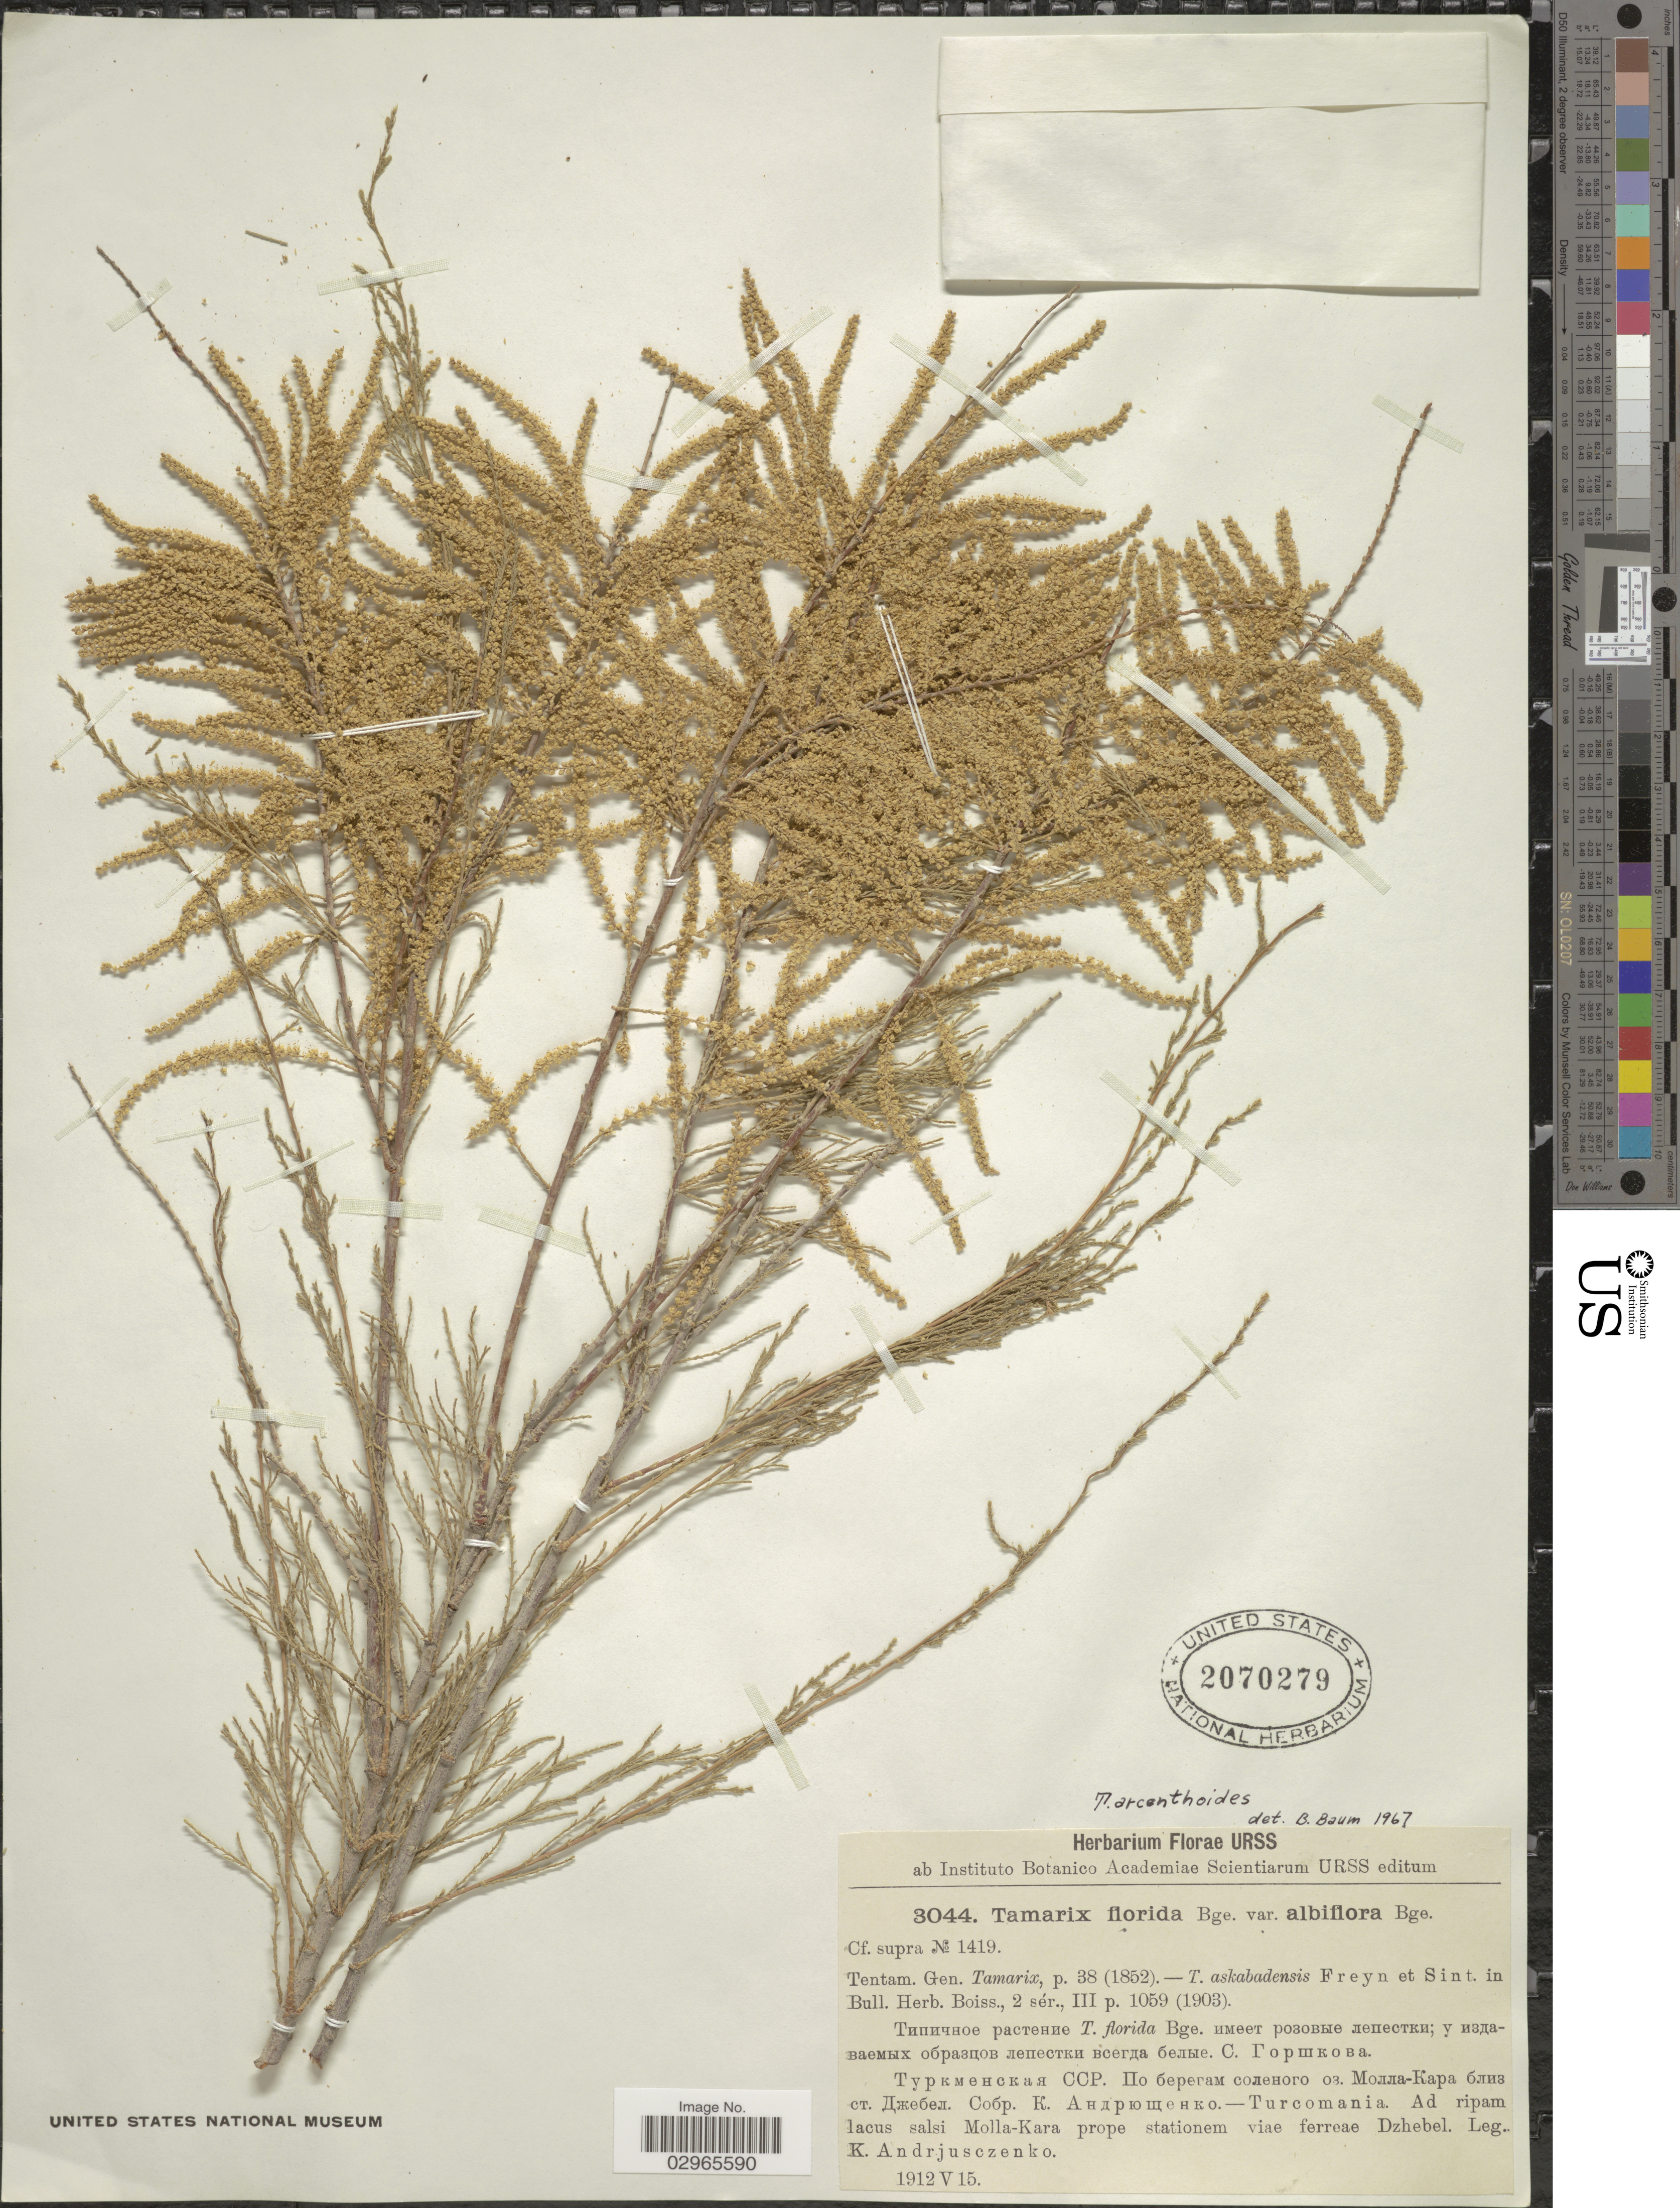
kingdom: Plantae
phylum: Tracheophyta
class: Magnoliopsida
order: Caryophyllales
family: Tamaricaceae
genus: Tamarix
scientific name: Tamarix arceuthoides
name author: Bunge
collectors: K. Andrjusczenko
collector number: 3044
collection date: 1912-05-15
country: Turkmenistan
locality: Turcomania. Ad ripam lacus salsi Molla-Kara prope stationem viae ferreae Dzhebel.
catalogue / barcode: US 2070279